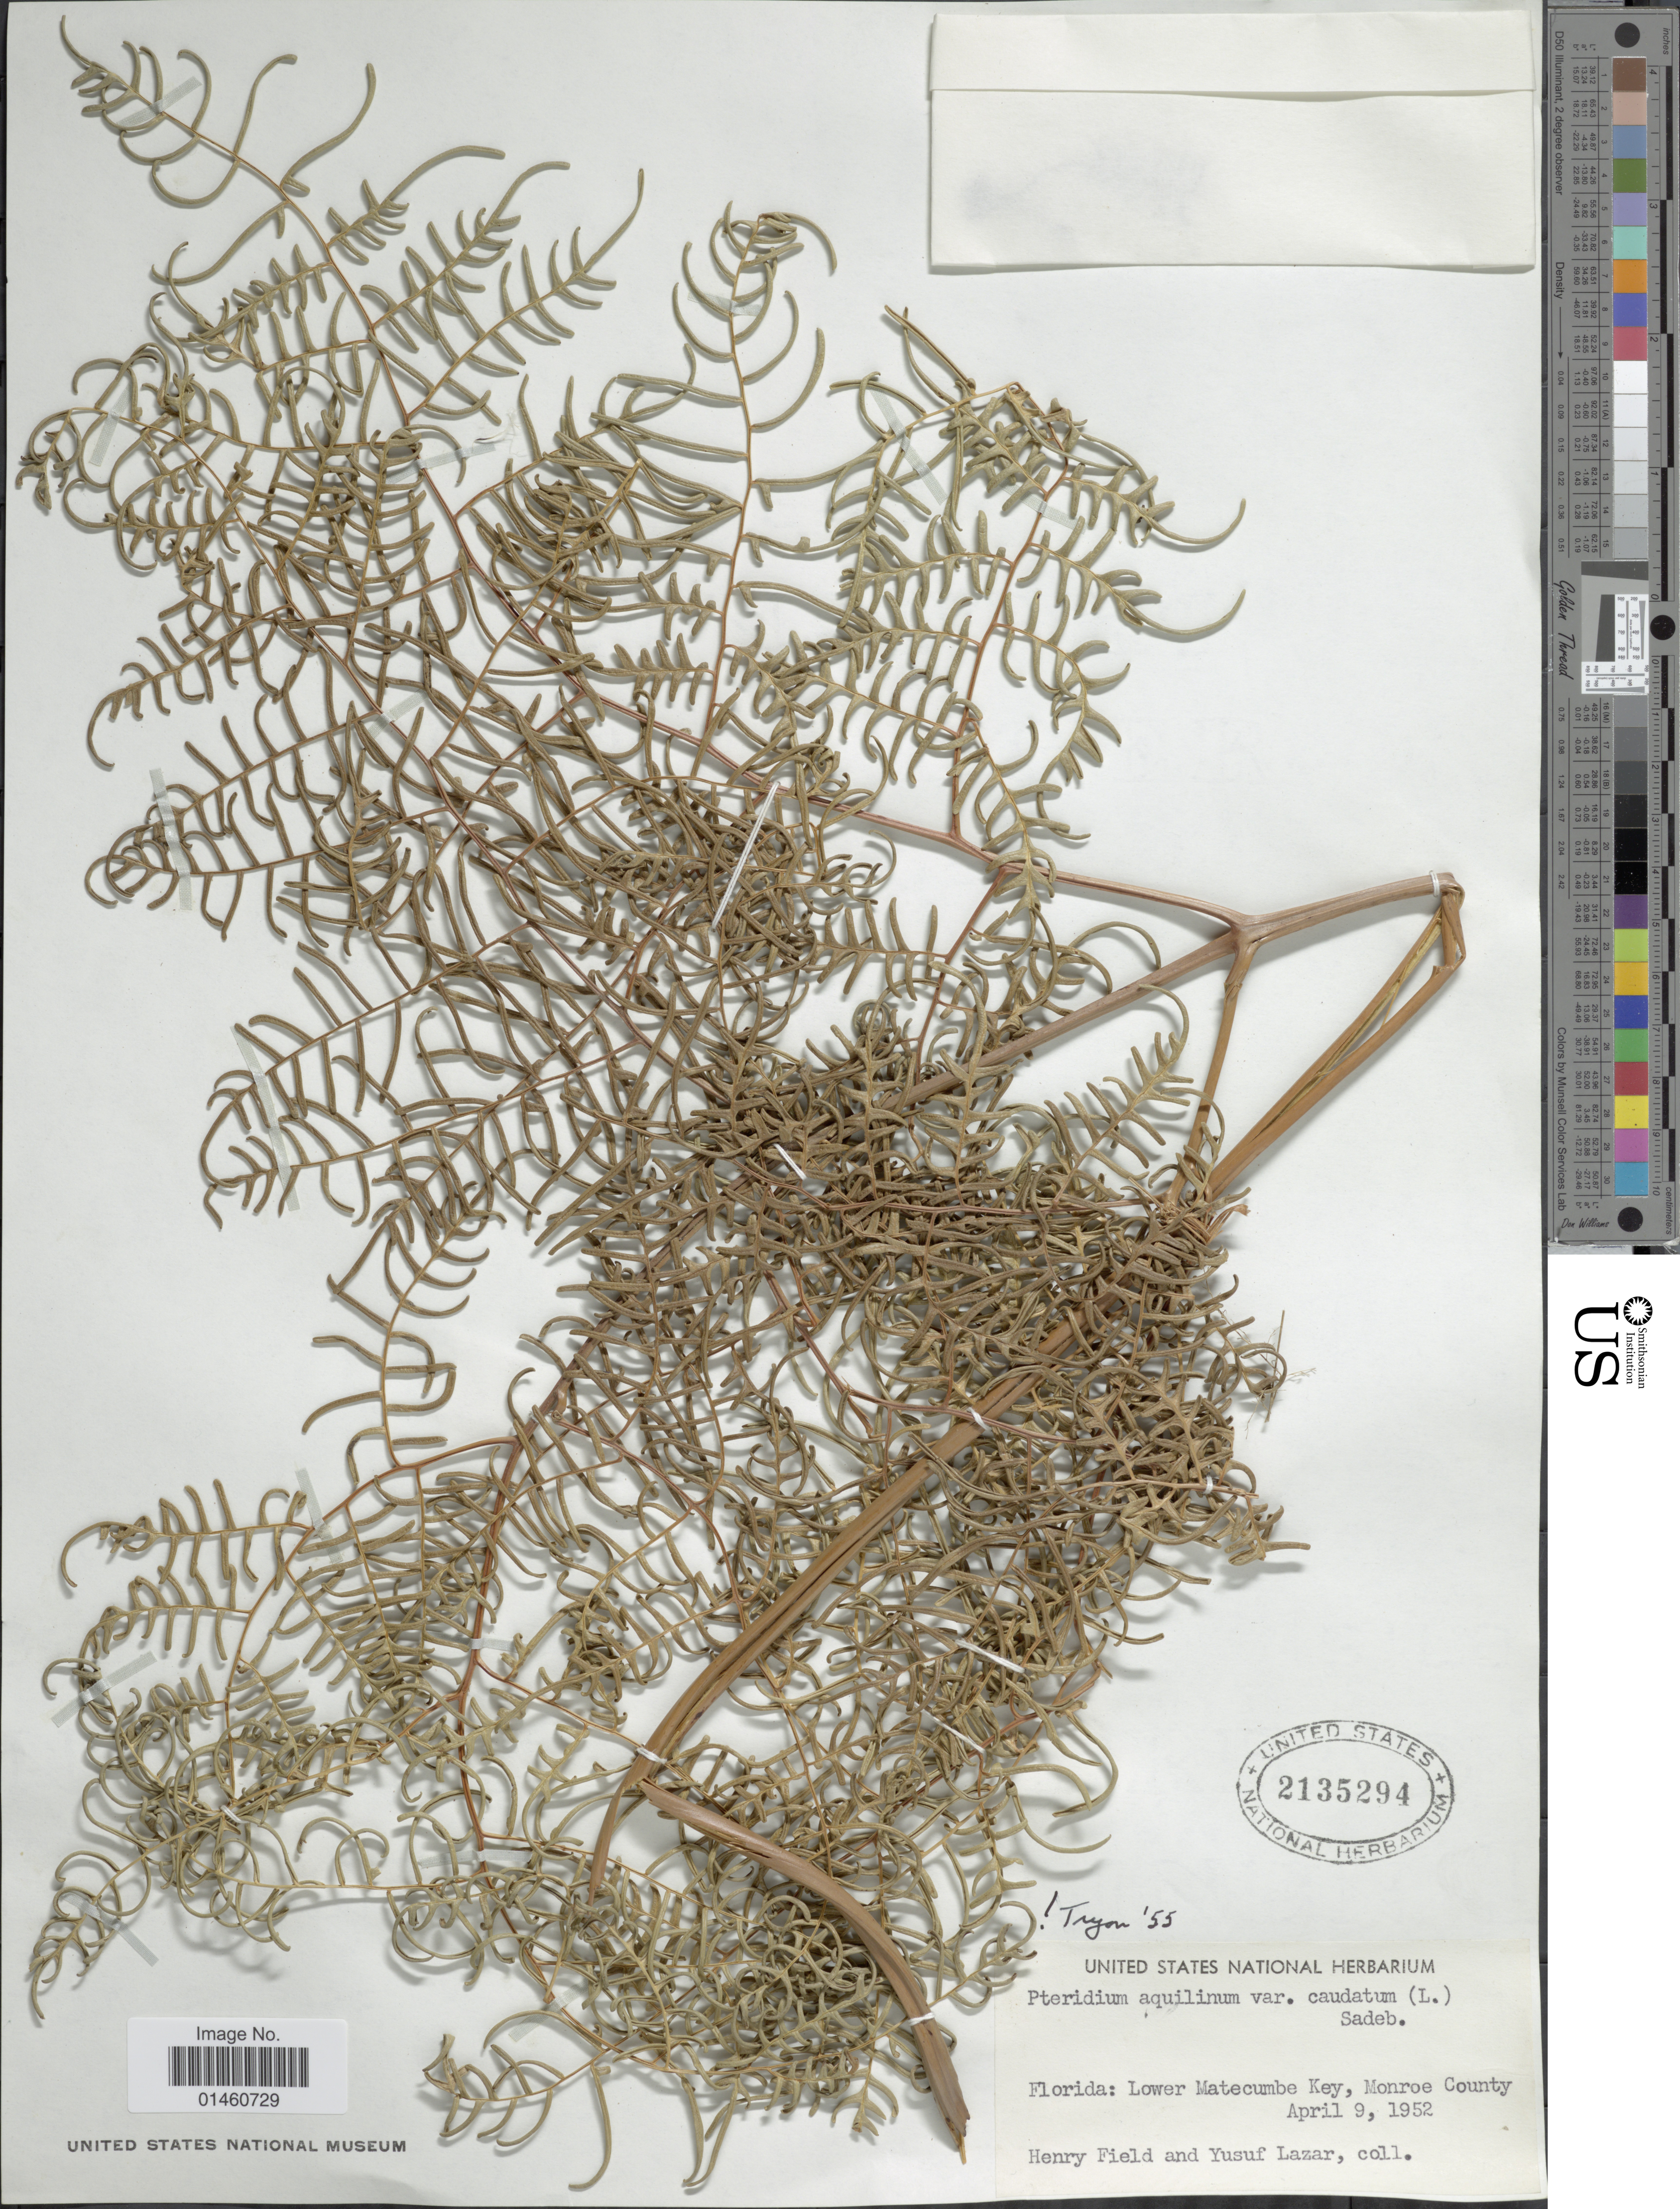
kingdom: Plantae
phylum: Tracheophyta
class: Polypodiopsida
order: Polypodiales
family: Dennstaedtiaceae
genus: Pteridium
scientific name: Pteridium caudatum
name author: (L.) Maxon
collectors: H. Field & Y. Lazar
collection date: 1952-04-09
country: United States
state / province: Florida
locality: Lower Matecumbe Key, Monroe County.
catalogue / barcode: US 2135294